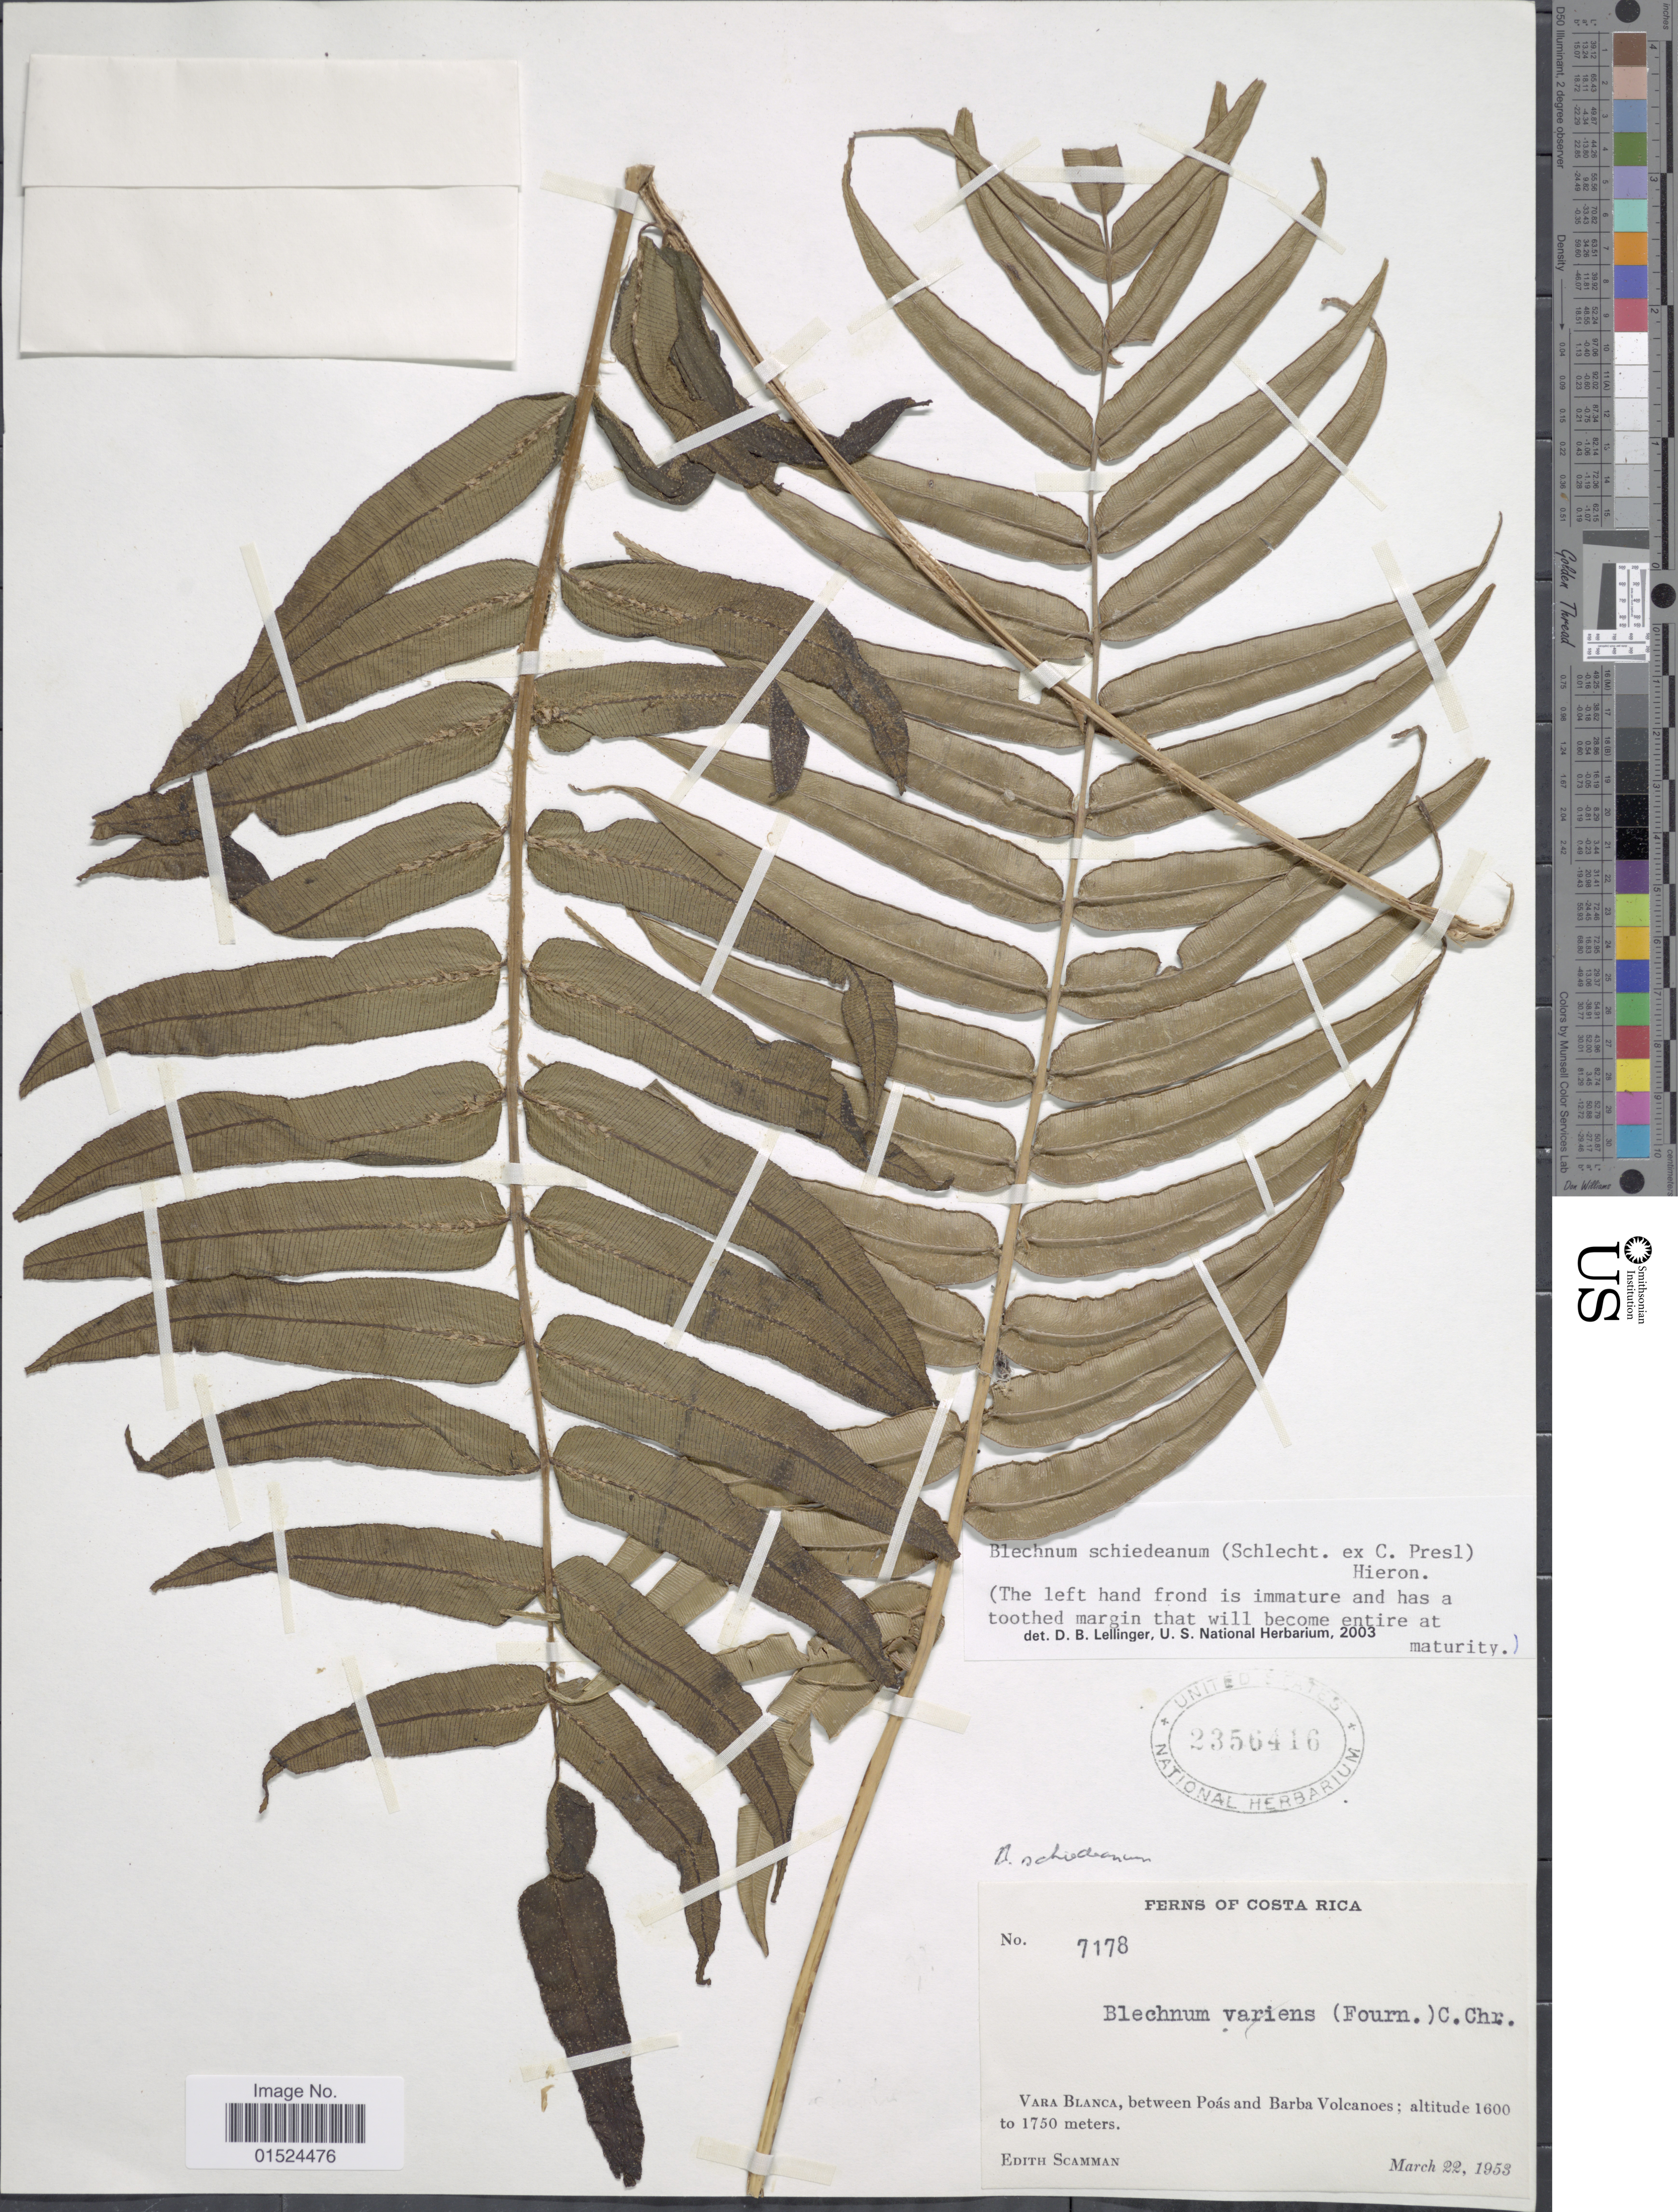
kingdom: Plantae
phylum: Tracheophyta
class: Polypodiopsida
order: Polypodiales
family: Blechnaceae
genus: Blechnum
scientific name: Blechnum schiedeanum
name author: (Schltdl. ex C. Presl) Hieron.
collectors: E. Scamman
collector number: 7178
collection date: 1953-03-22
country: Costa Rica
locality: Vara Blanca, between Poás and Barba Volcanoes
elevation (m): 1600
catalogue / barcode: US 2356416